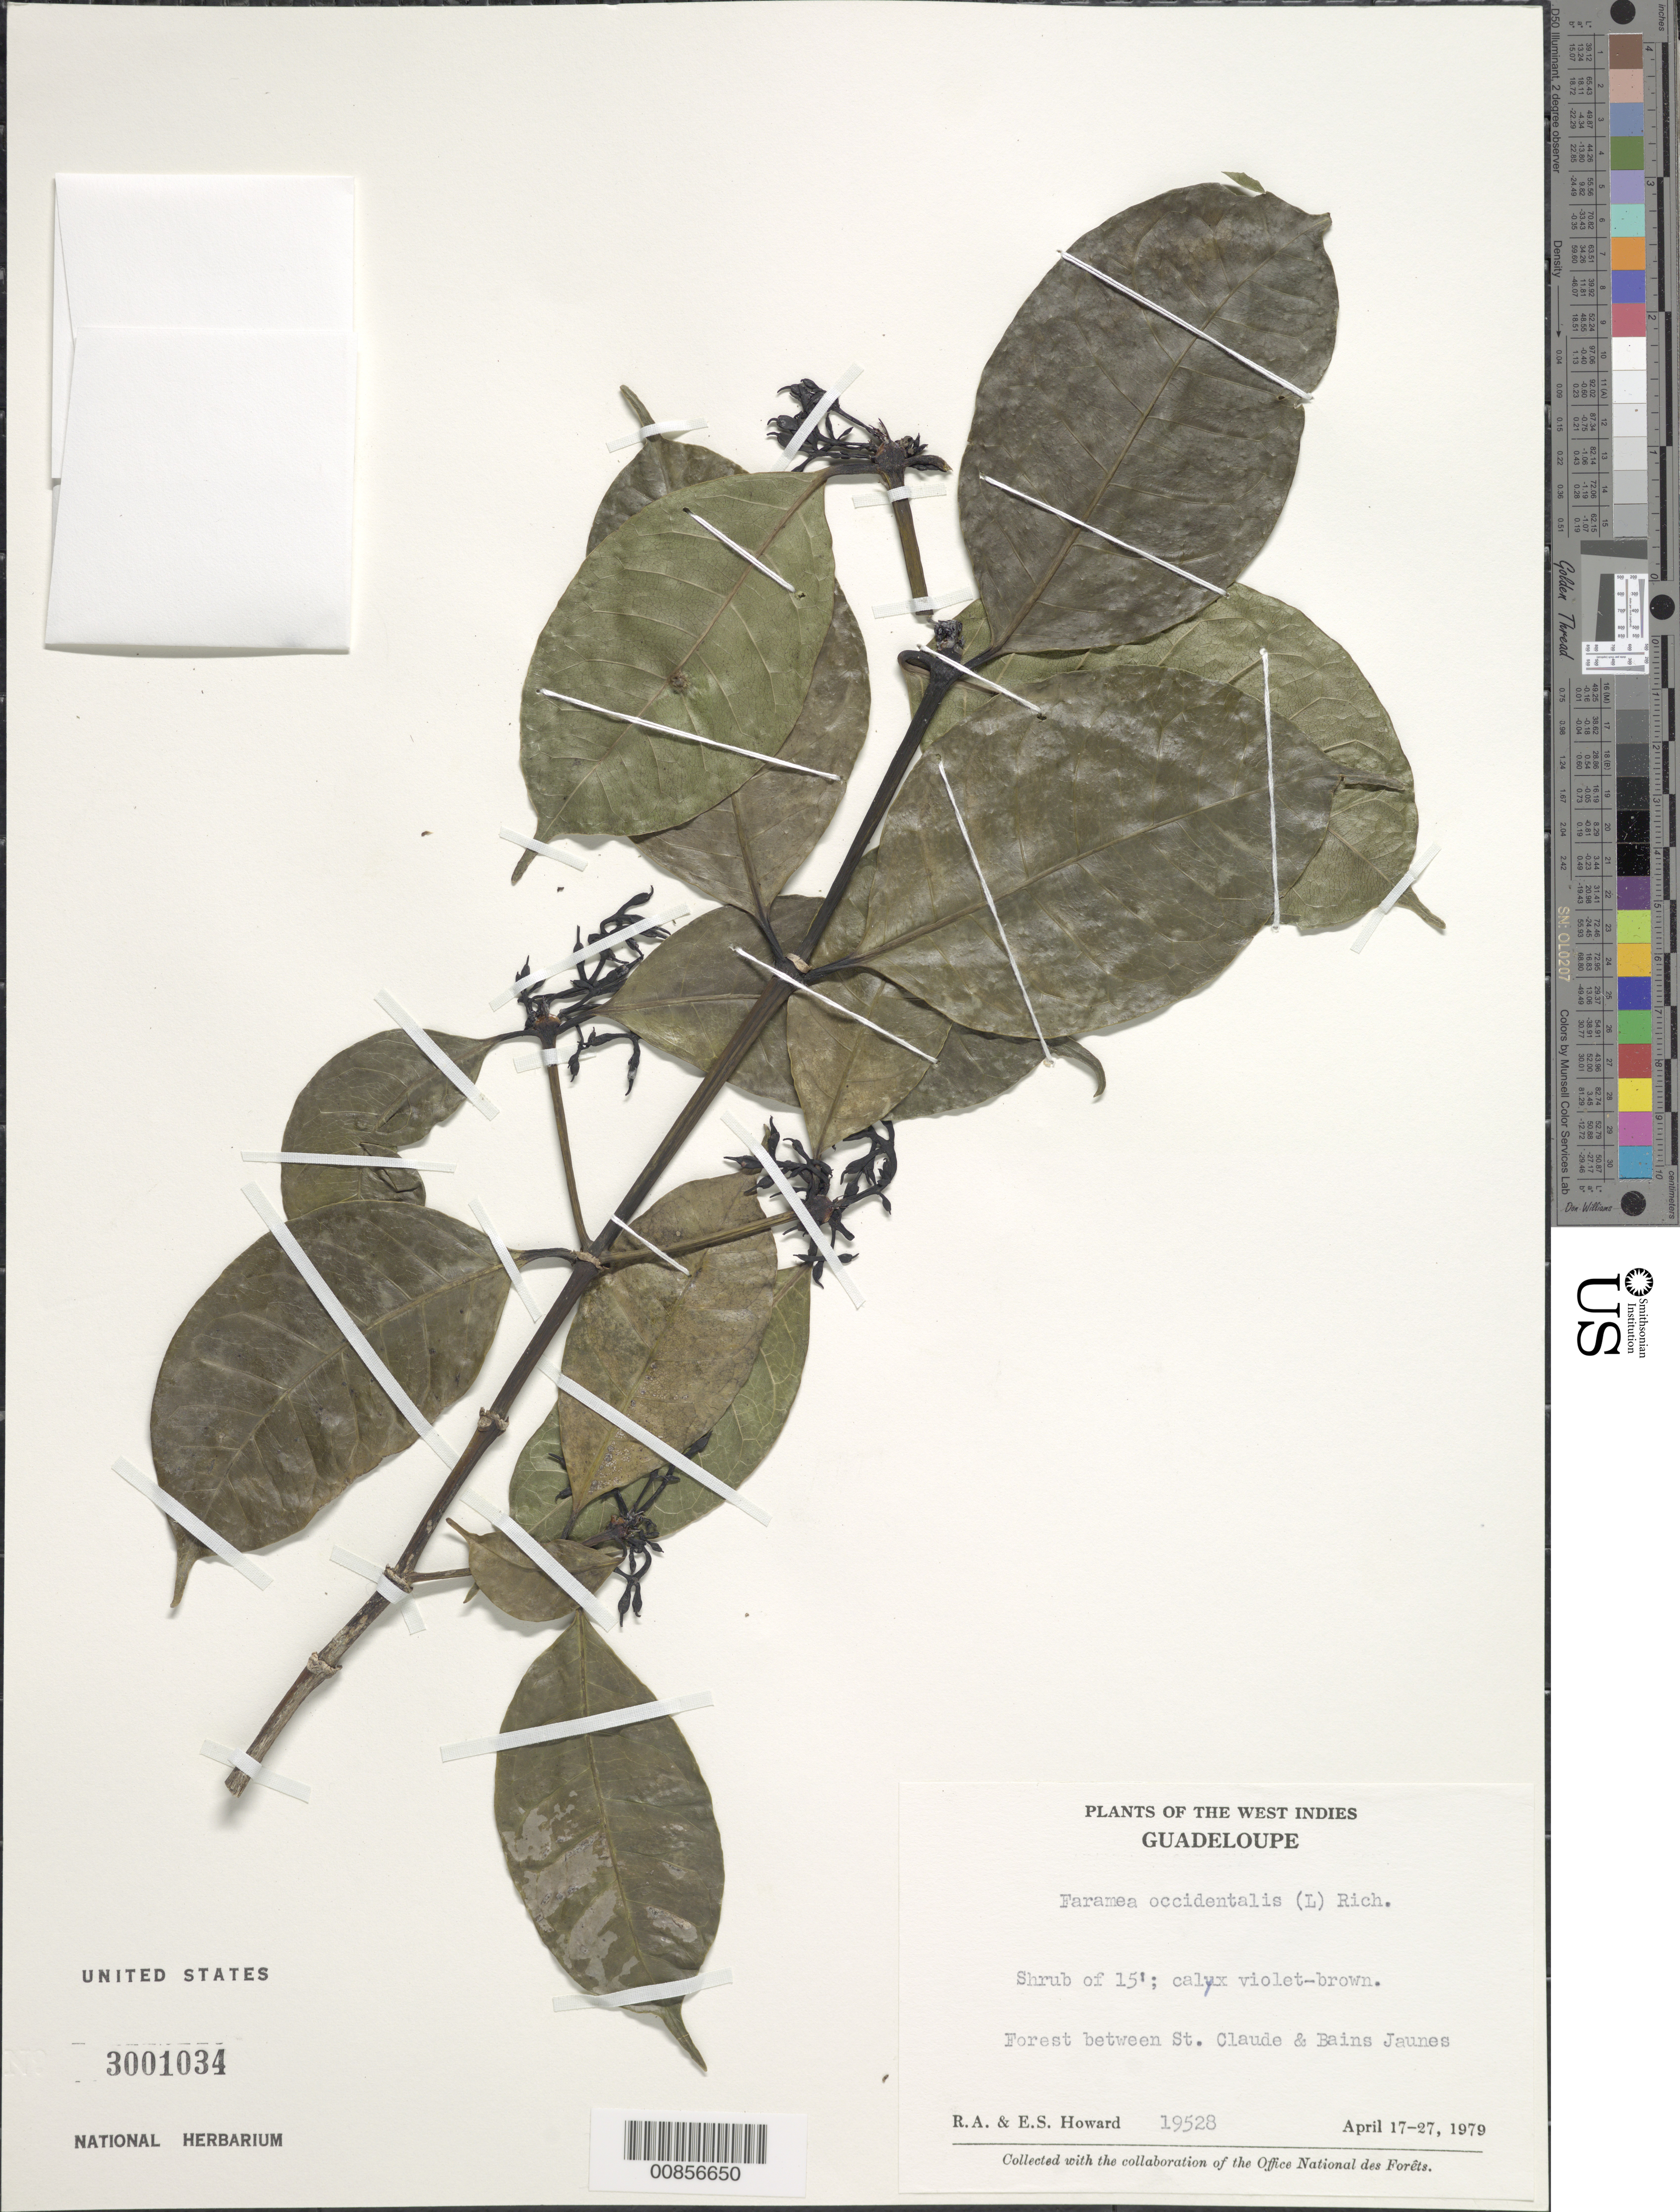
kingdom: Plantae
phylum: Tracheophyta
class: Magnoliopsida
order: Gentianales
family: Rubiaceae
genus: Faramea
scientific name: Faramea occidentalis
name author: (L.) A. Rich.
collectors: R. A. Howard & E. S. Howard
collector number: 19528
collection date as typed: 17 Apr 1979 to 27 Apr 1979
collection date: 1979-04-17/1979-04-27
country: Guadeloupe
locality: Forest between St. Claude and Bains Jaunes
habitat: Forest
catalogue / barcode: US 3001034